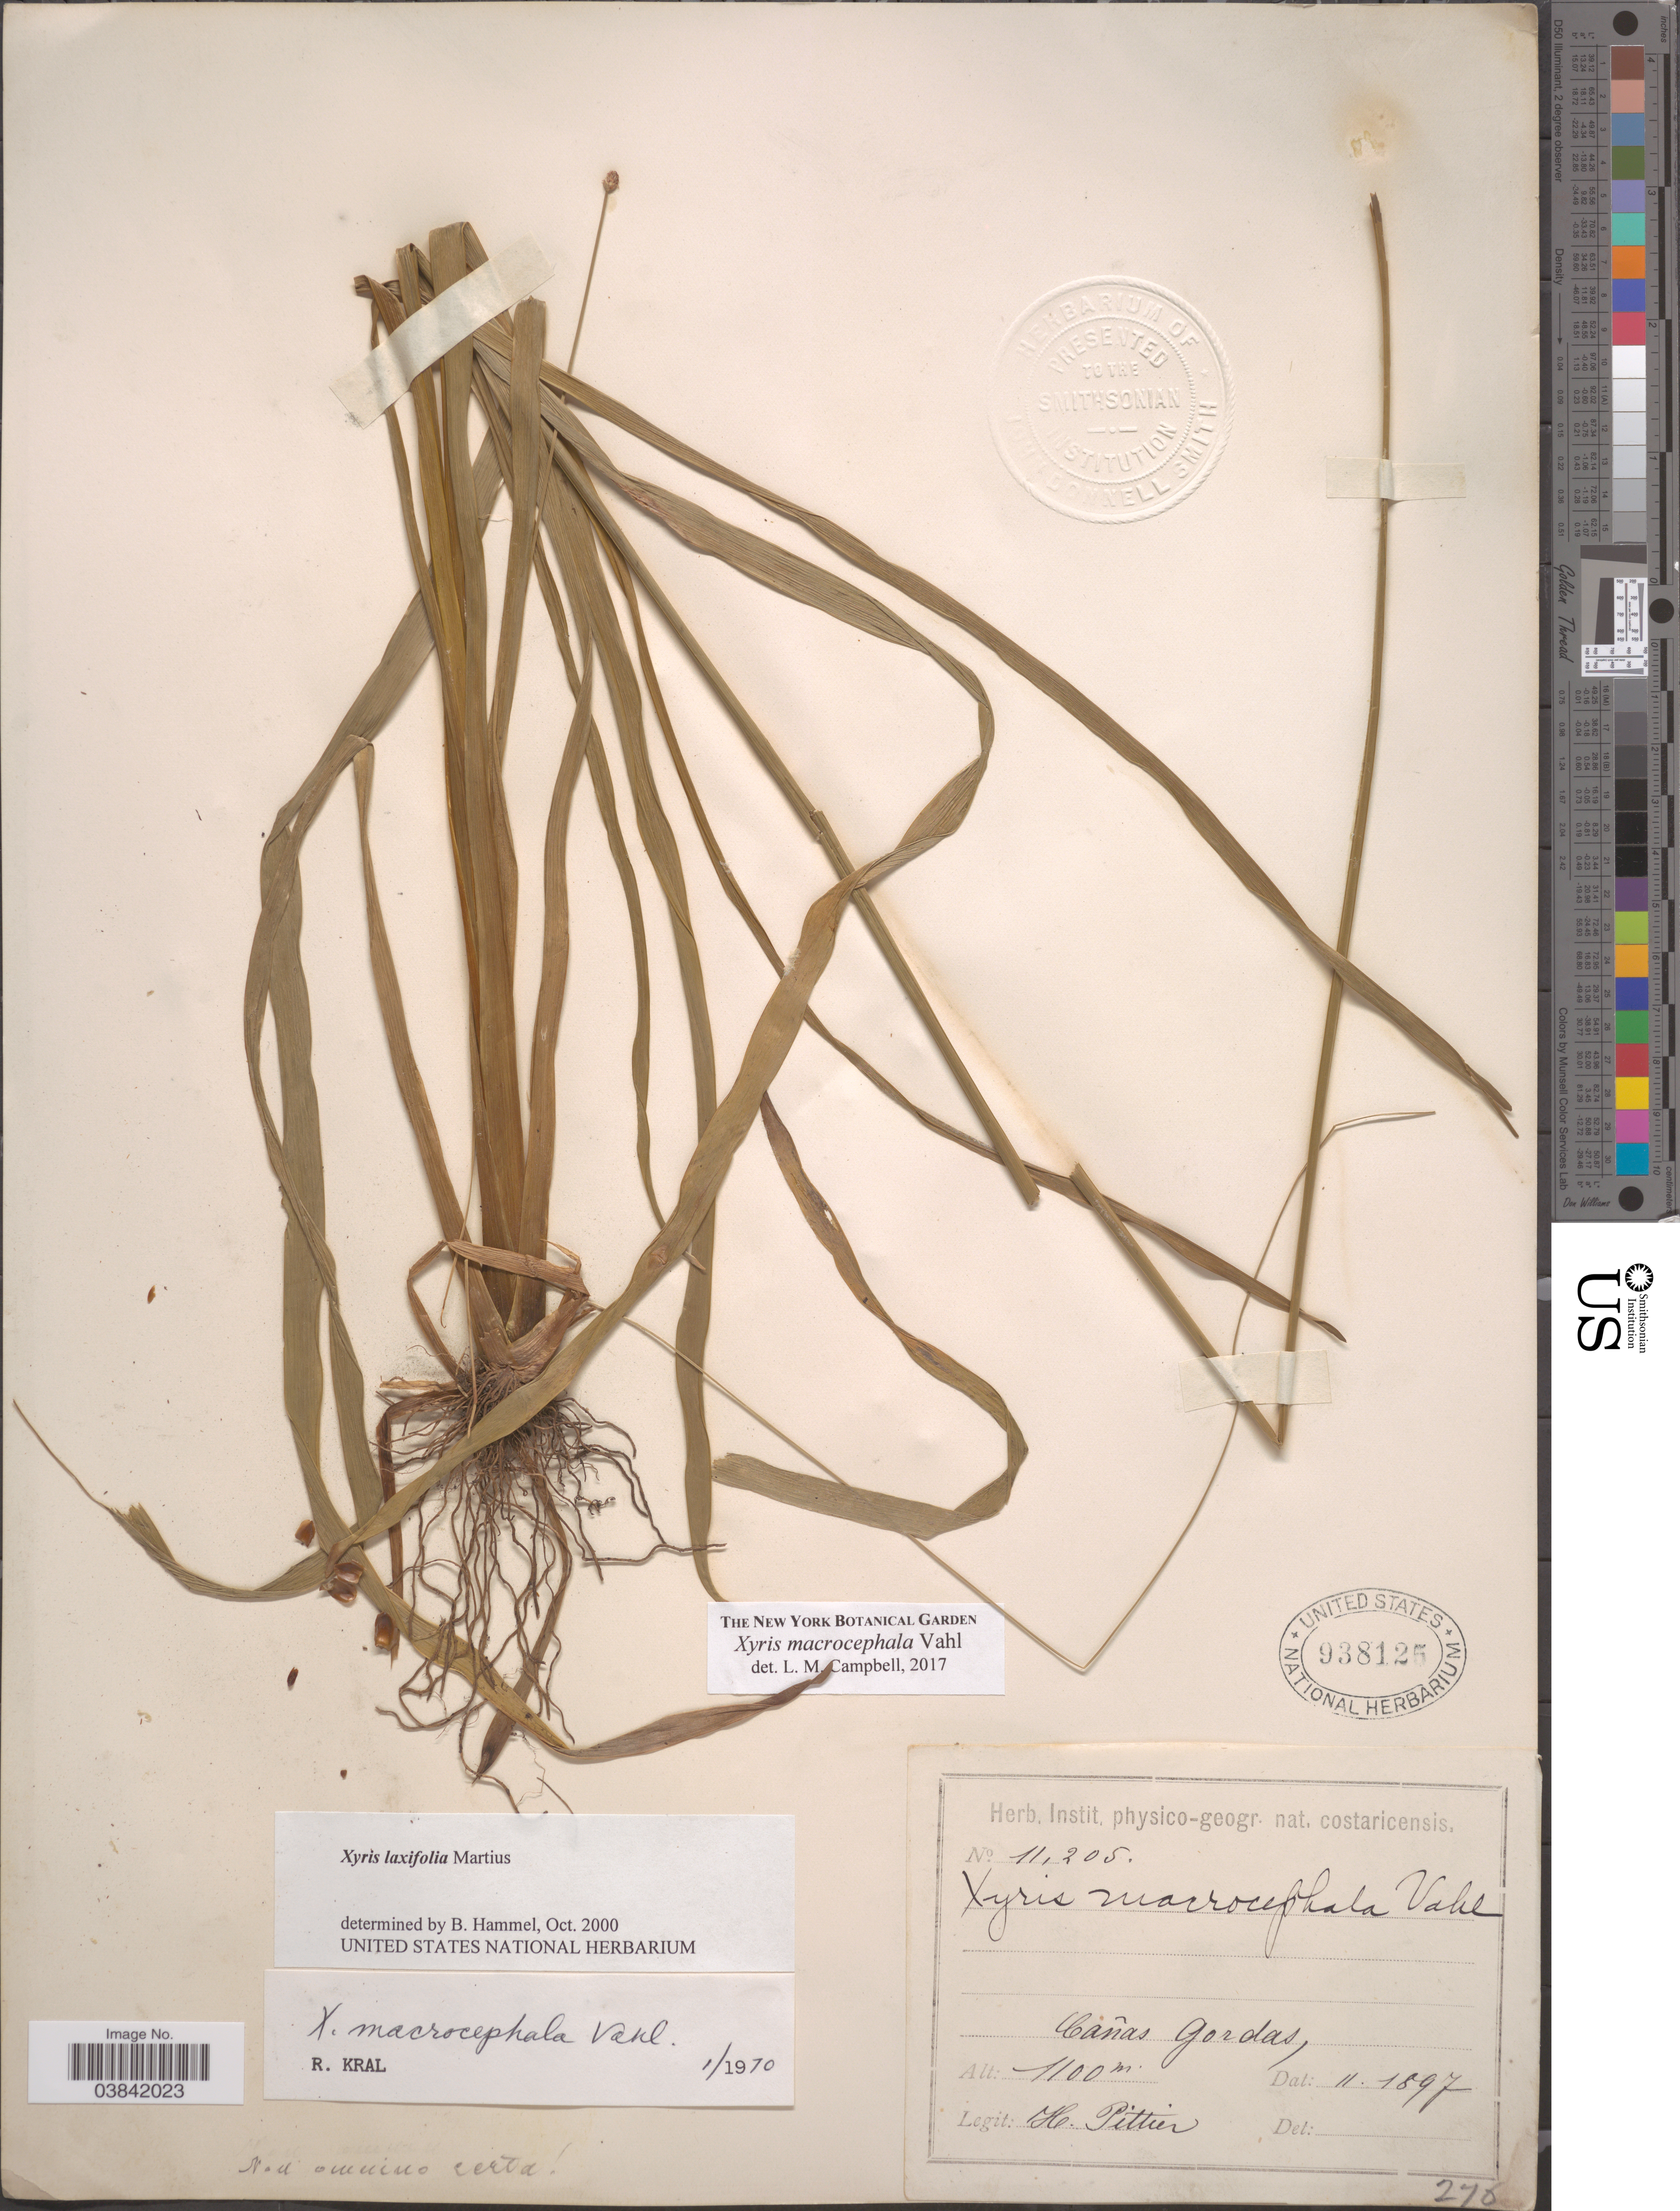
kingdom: Plantae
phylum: Tracheophyta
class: Liliopsida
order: Poales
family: Xyridaceae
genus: Xyris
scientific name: Xyris macrocephala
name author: Vahl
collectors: H. F. Pittier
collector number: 11205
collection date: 1897-02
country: Costa Rica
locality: Cañas Gordas.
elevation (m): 1100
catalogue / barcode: US 938125